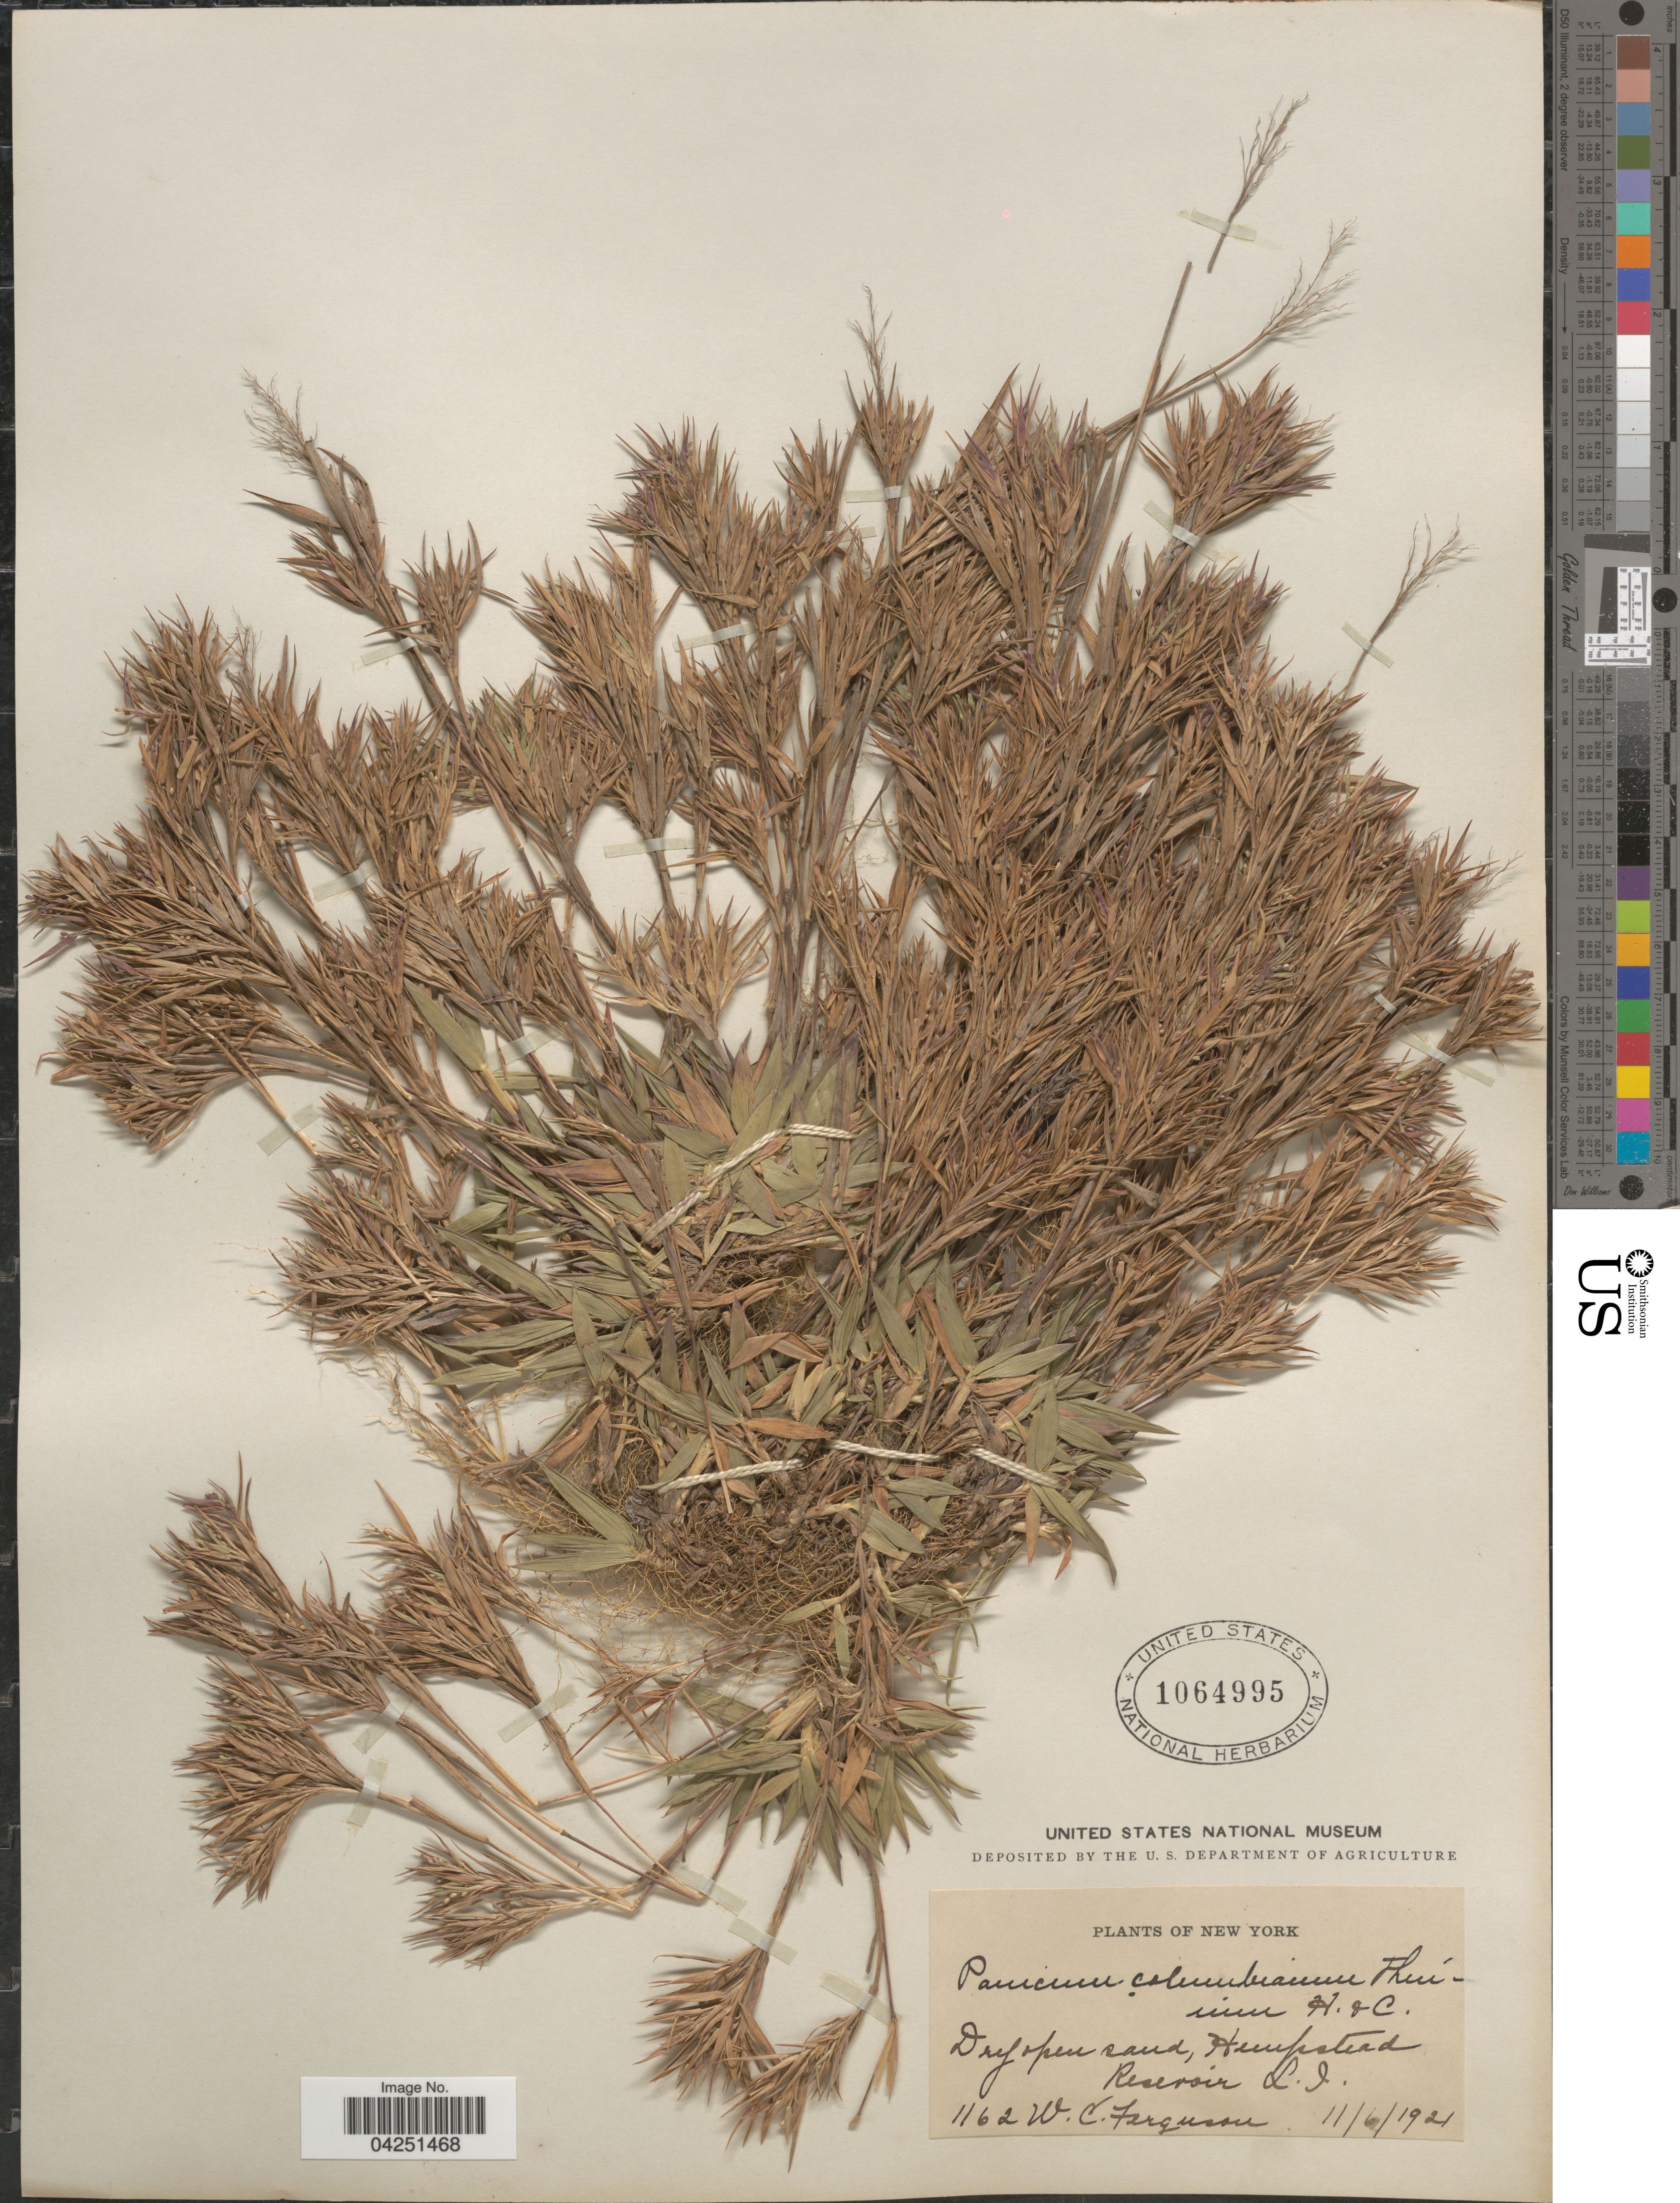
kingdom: Plantae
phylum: Tracheophyta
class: Liliopsida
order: Poales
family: Poaceae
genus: Dichanthelium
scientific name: Dichanthelium acuminatum var. acuminatum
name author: (Sw.) Gould & C.A. Clark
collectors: W. Ferguson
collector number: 1162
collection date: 1921-11-06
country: United States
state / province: New York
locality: Dry open sand, Hempstead Reservoir, L.I.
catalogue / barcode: US 1064995